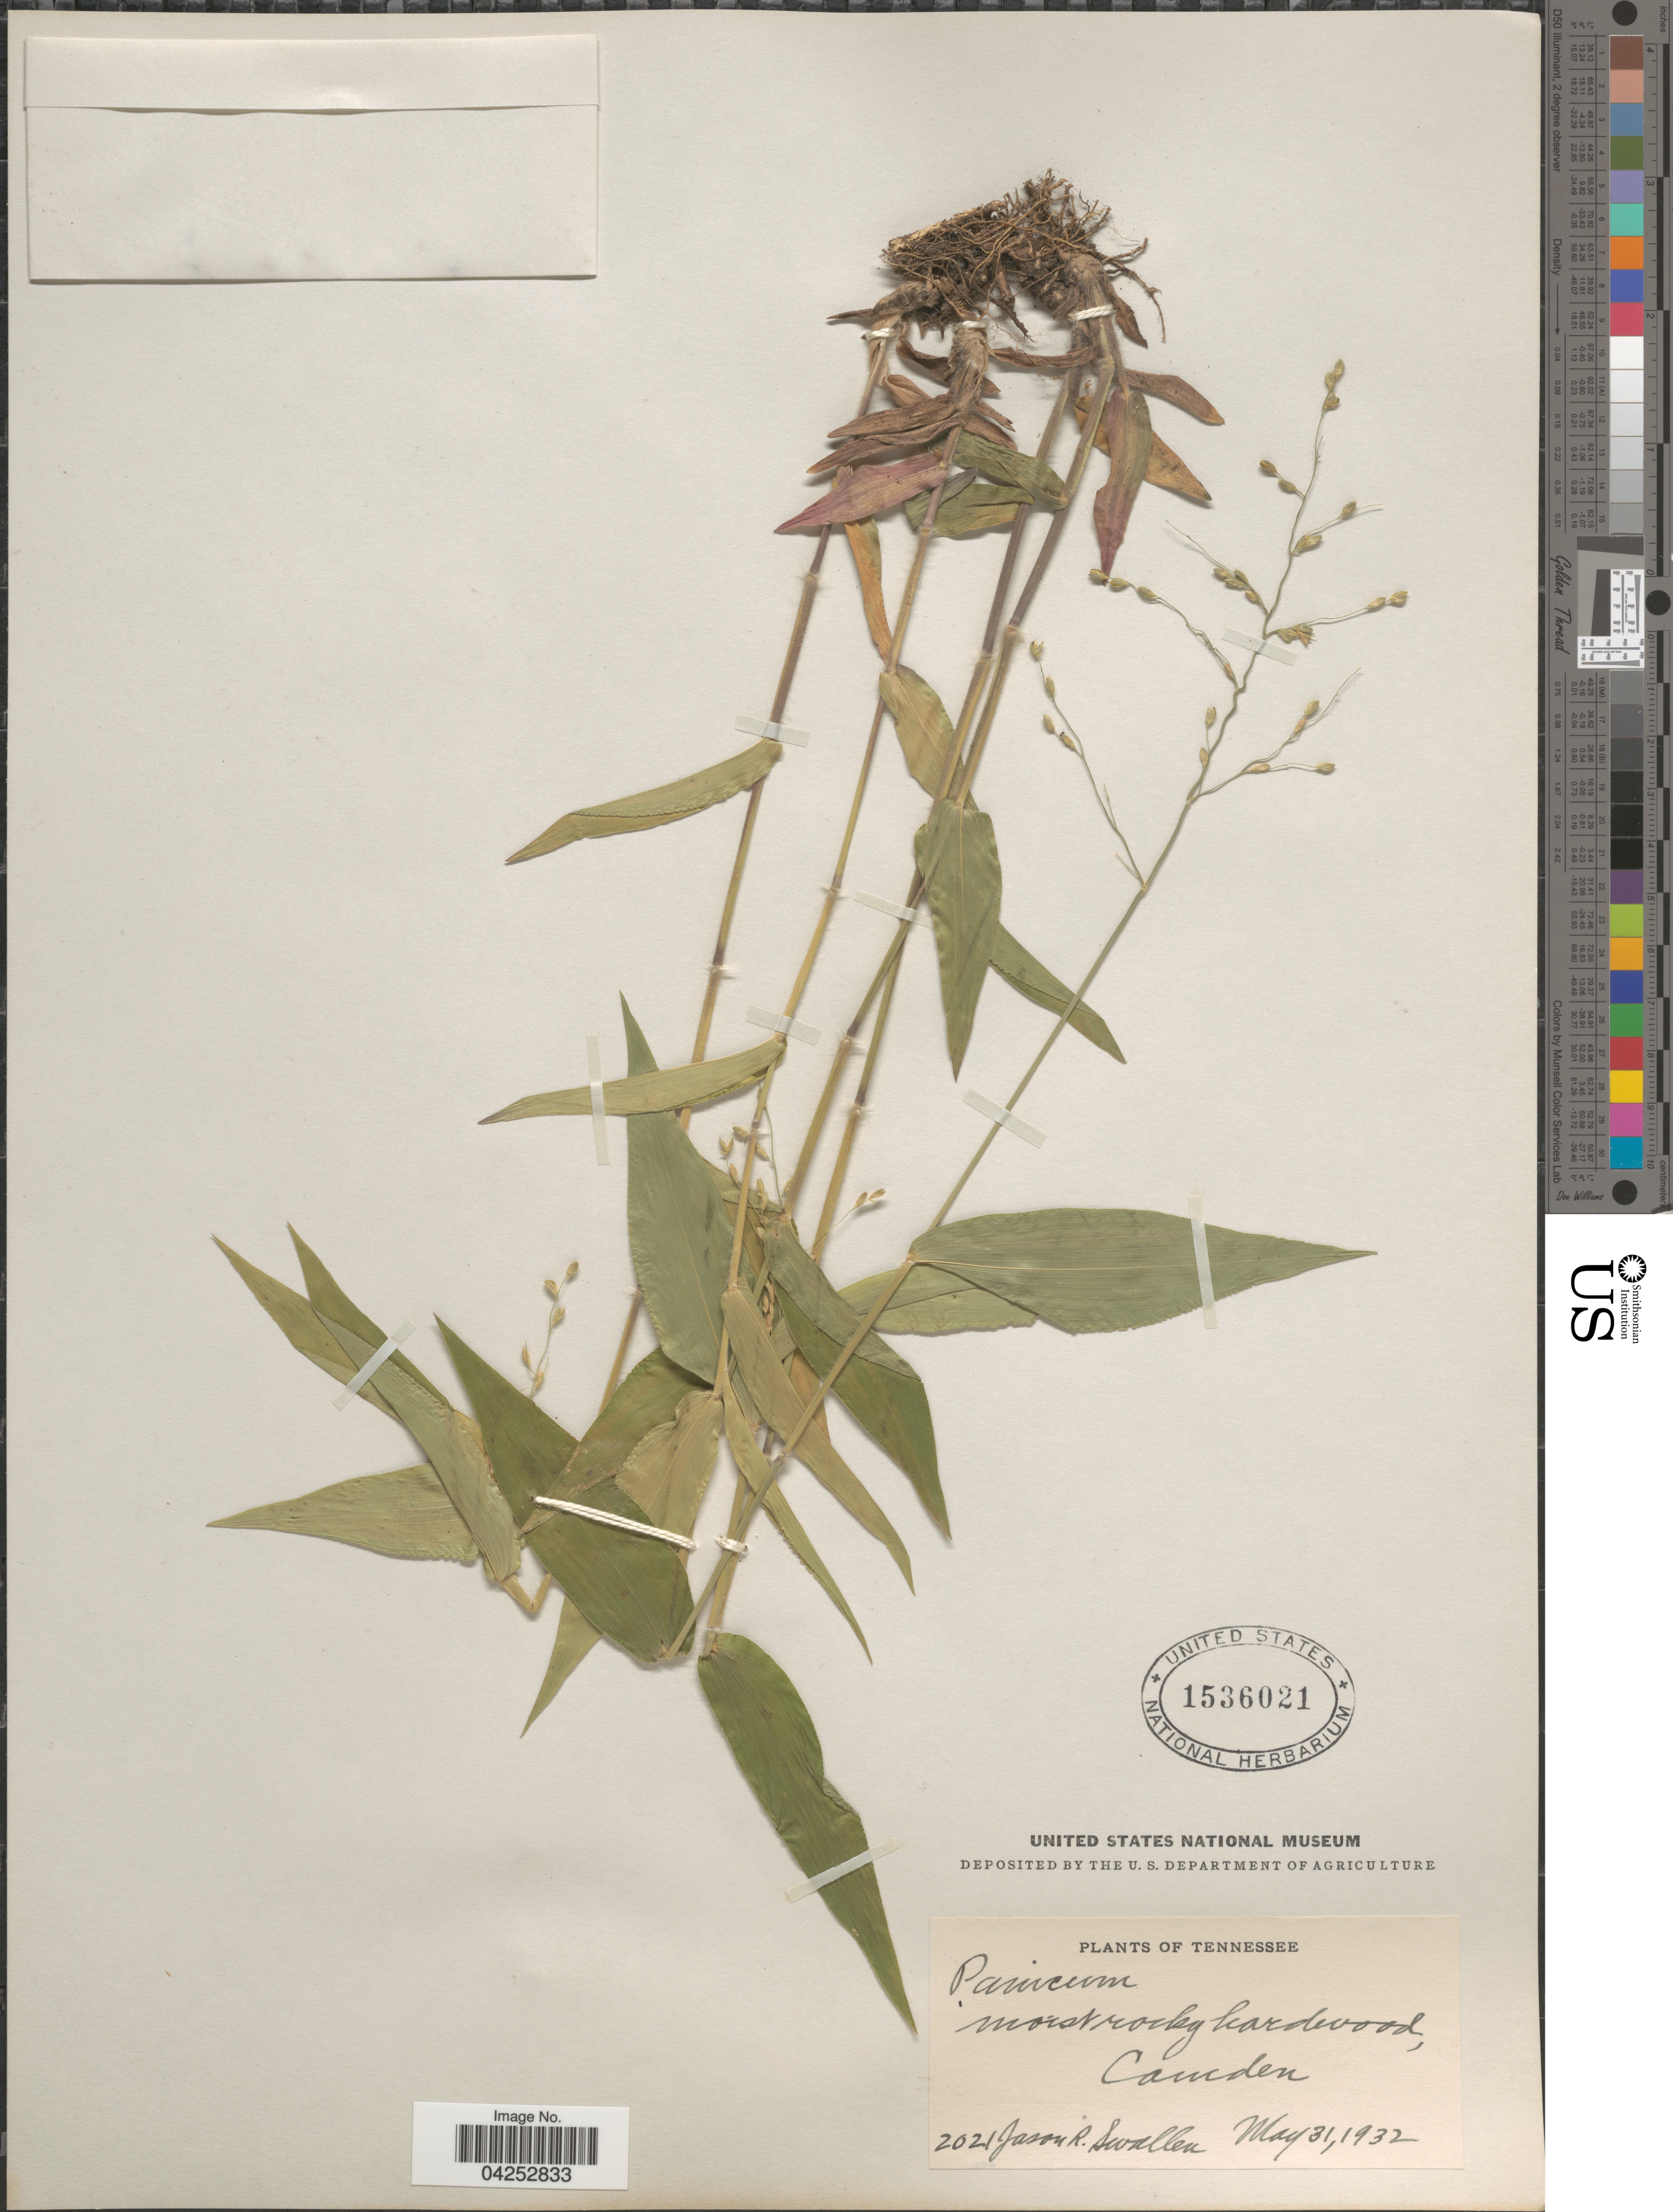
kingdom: Plantae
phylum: Tracheophyta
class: Liliopsida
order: Poales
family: Poaceae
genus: Dichanthelium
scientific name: Dichanthelium boscii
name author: (Poir.) Gould & C.A. Clark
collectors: J. R. Swallen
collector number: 2021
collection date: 1932-05-31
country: United States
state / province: Tennessee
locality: Moist rocky hardwood, Camden.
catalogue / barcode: US 1536021